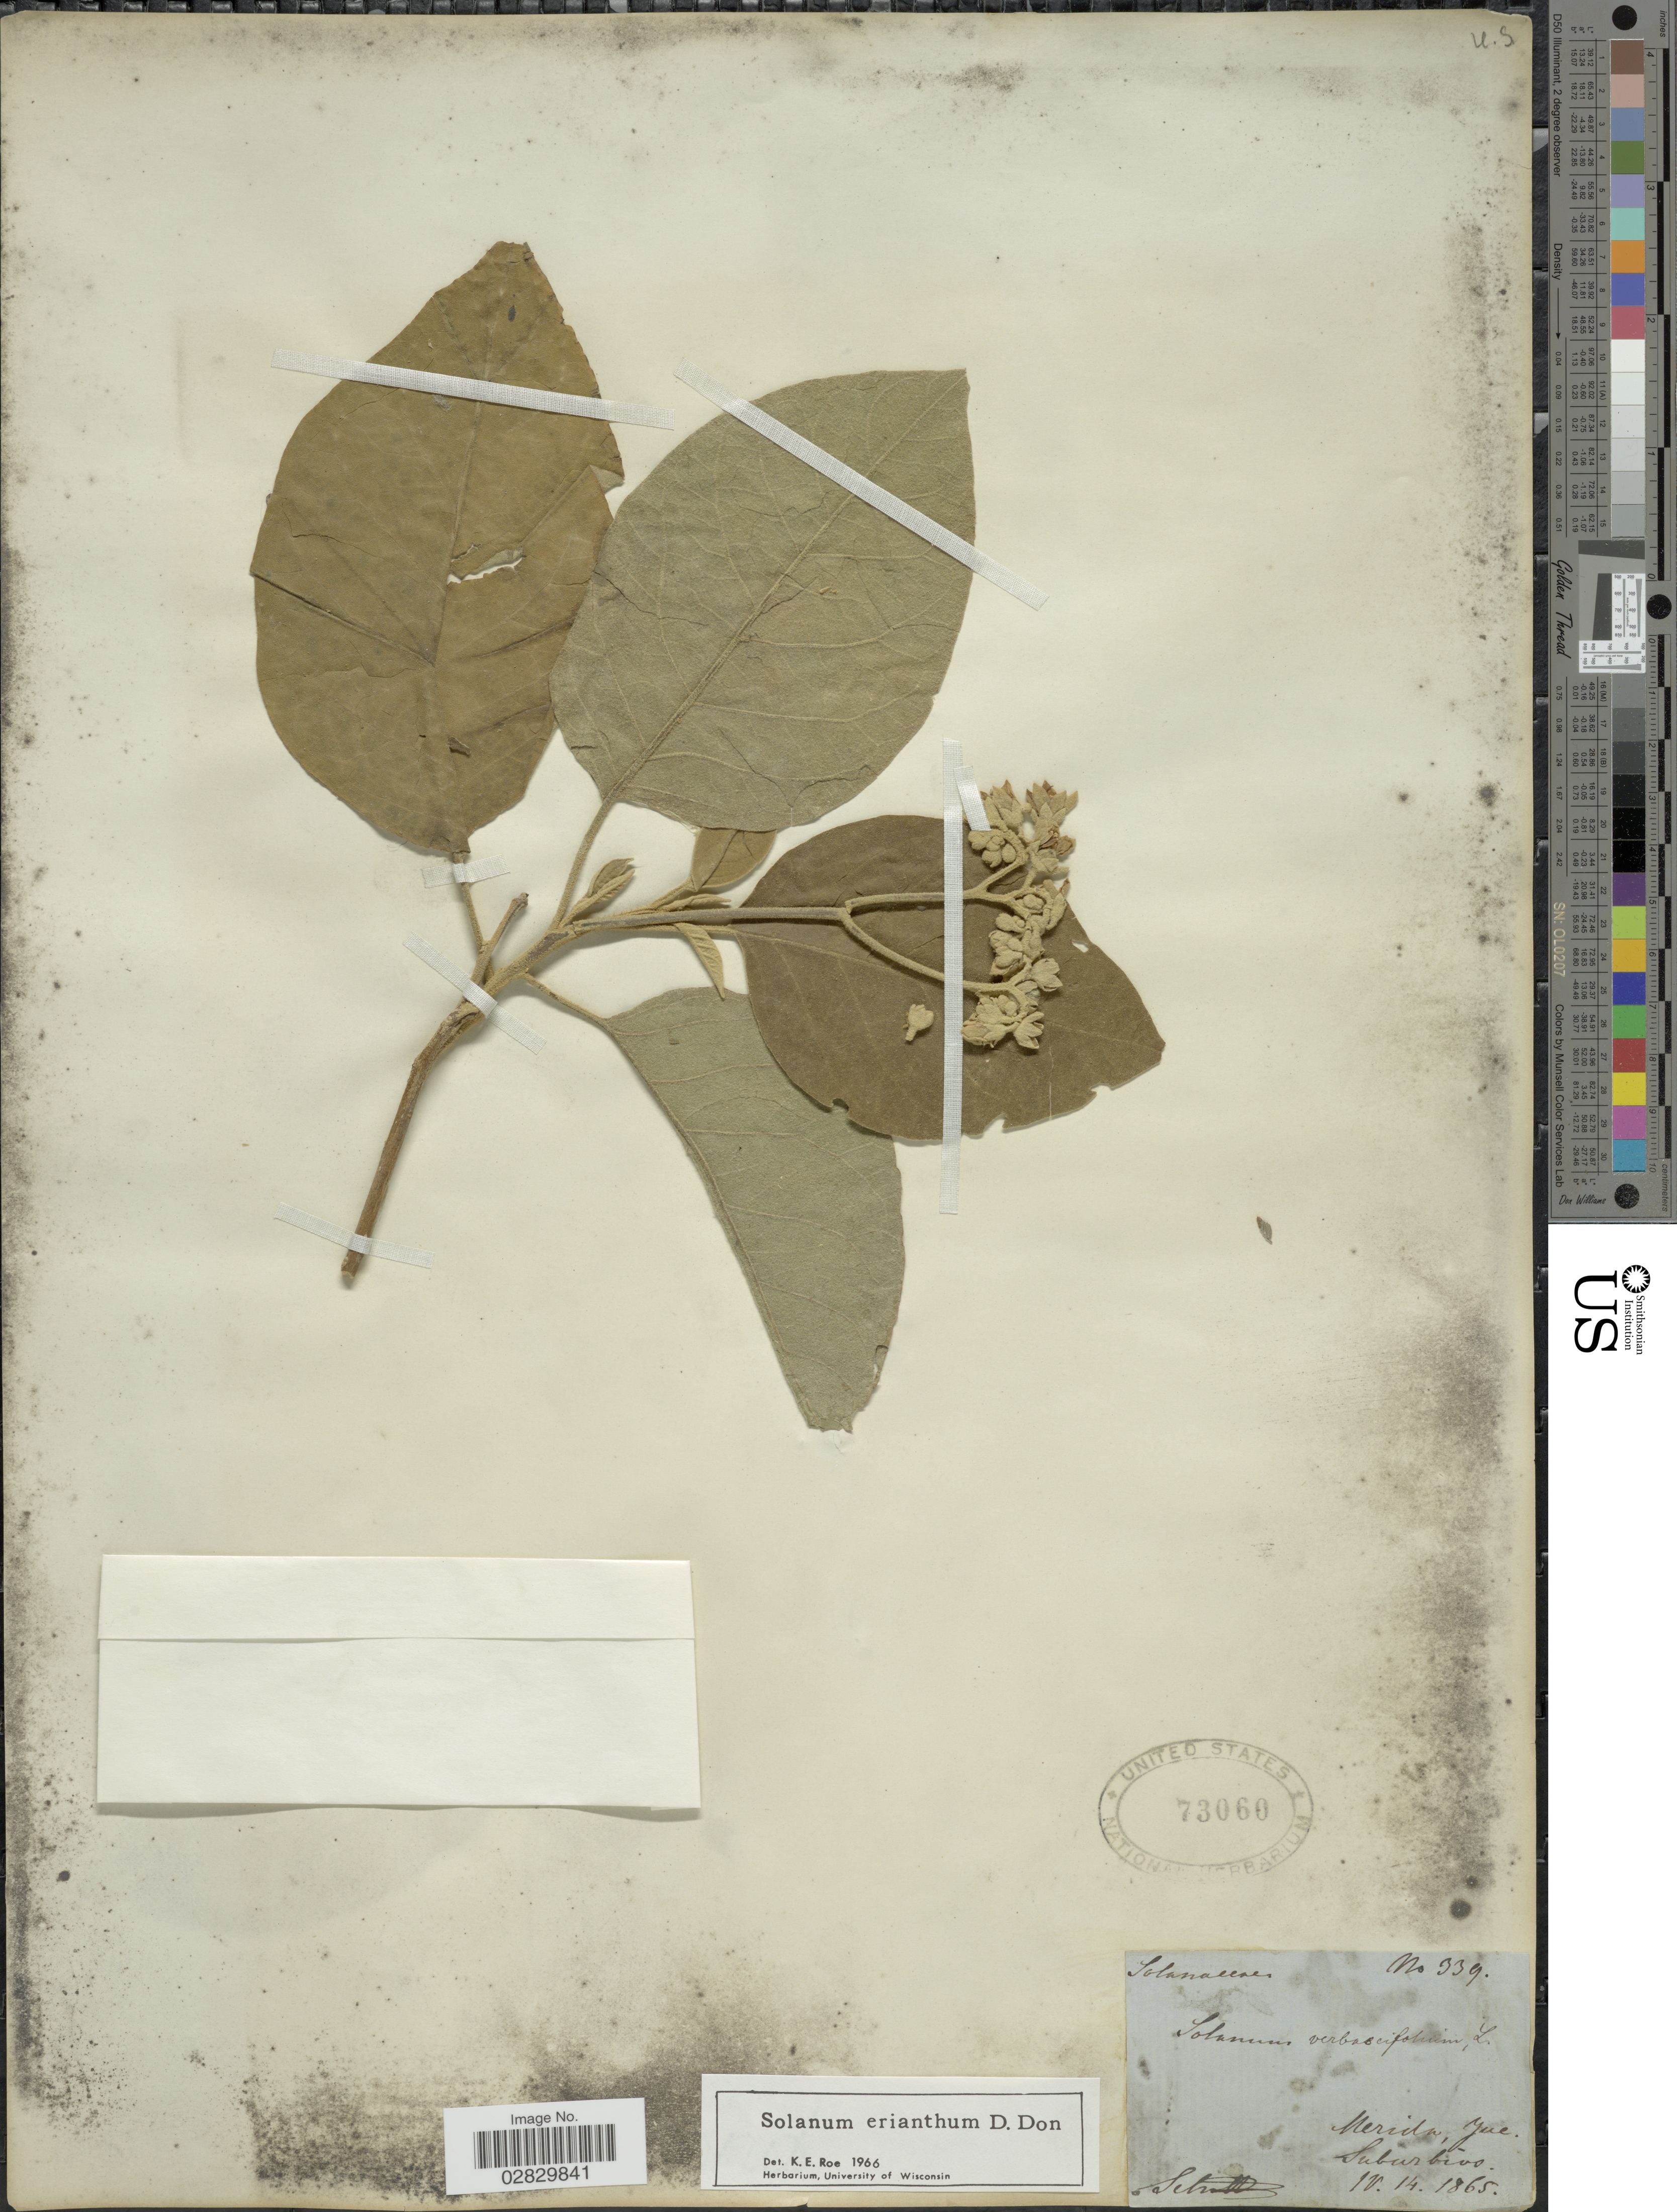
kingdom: Plantae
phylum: Tracheophyta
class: Magnoliopsida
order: Solanales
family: Solanaceae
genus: Solanum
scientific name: Solanum erianthum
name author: D. Don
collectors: Schott, --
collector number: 339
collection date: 1865-04-14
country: Mexico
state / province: Yucatán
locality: Merida, Yuc., Suburbios.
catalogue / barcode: US 73060